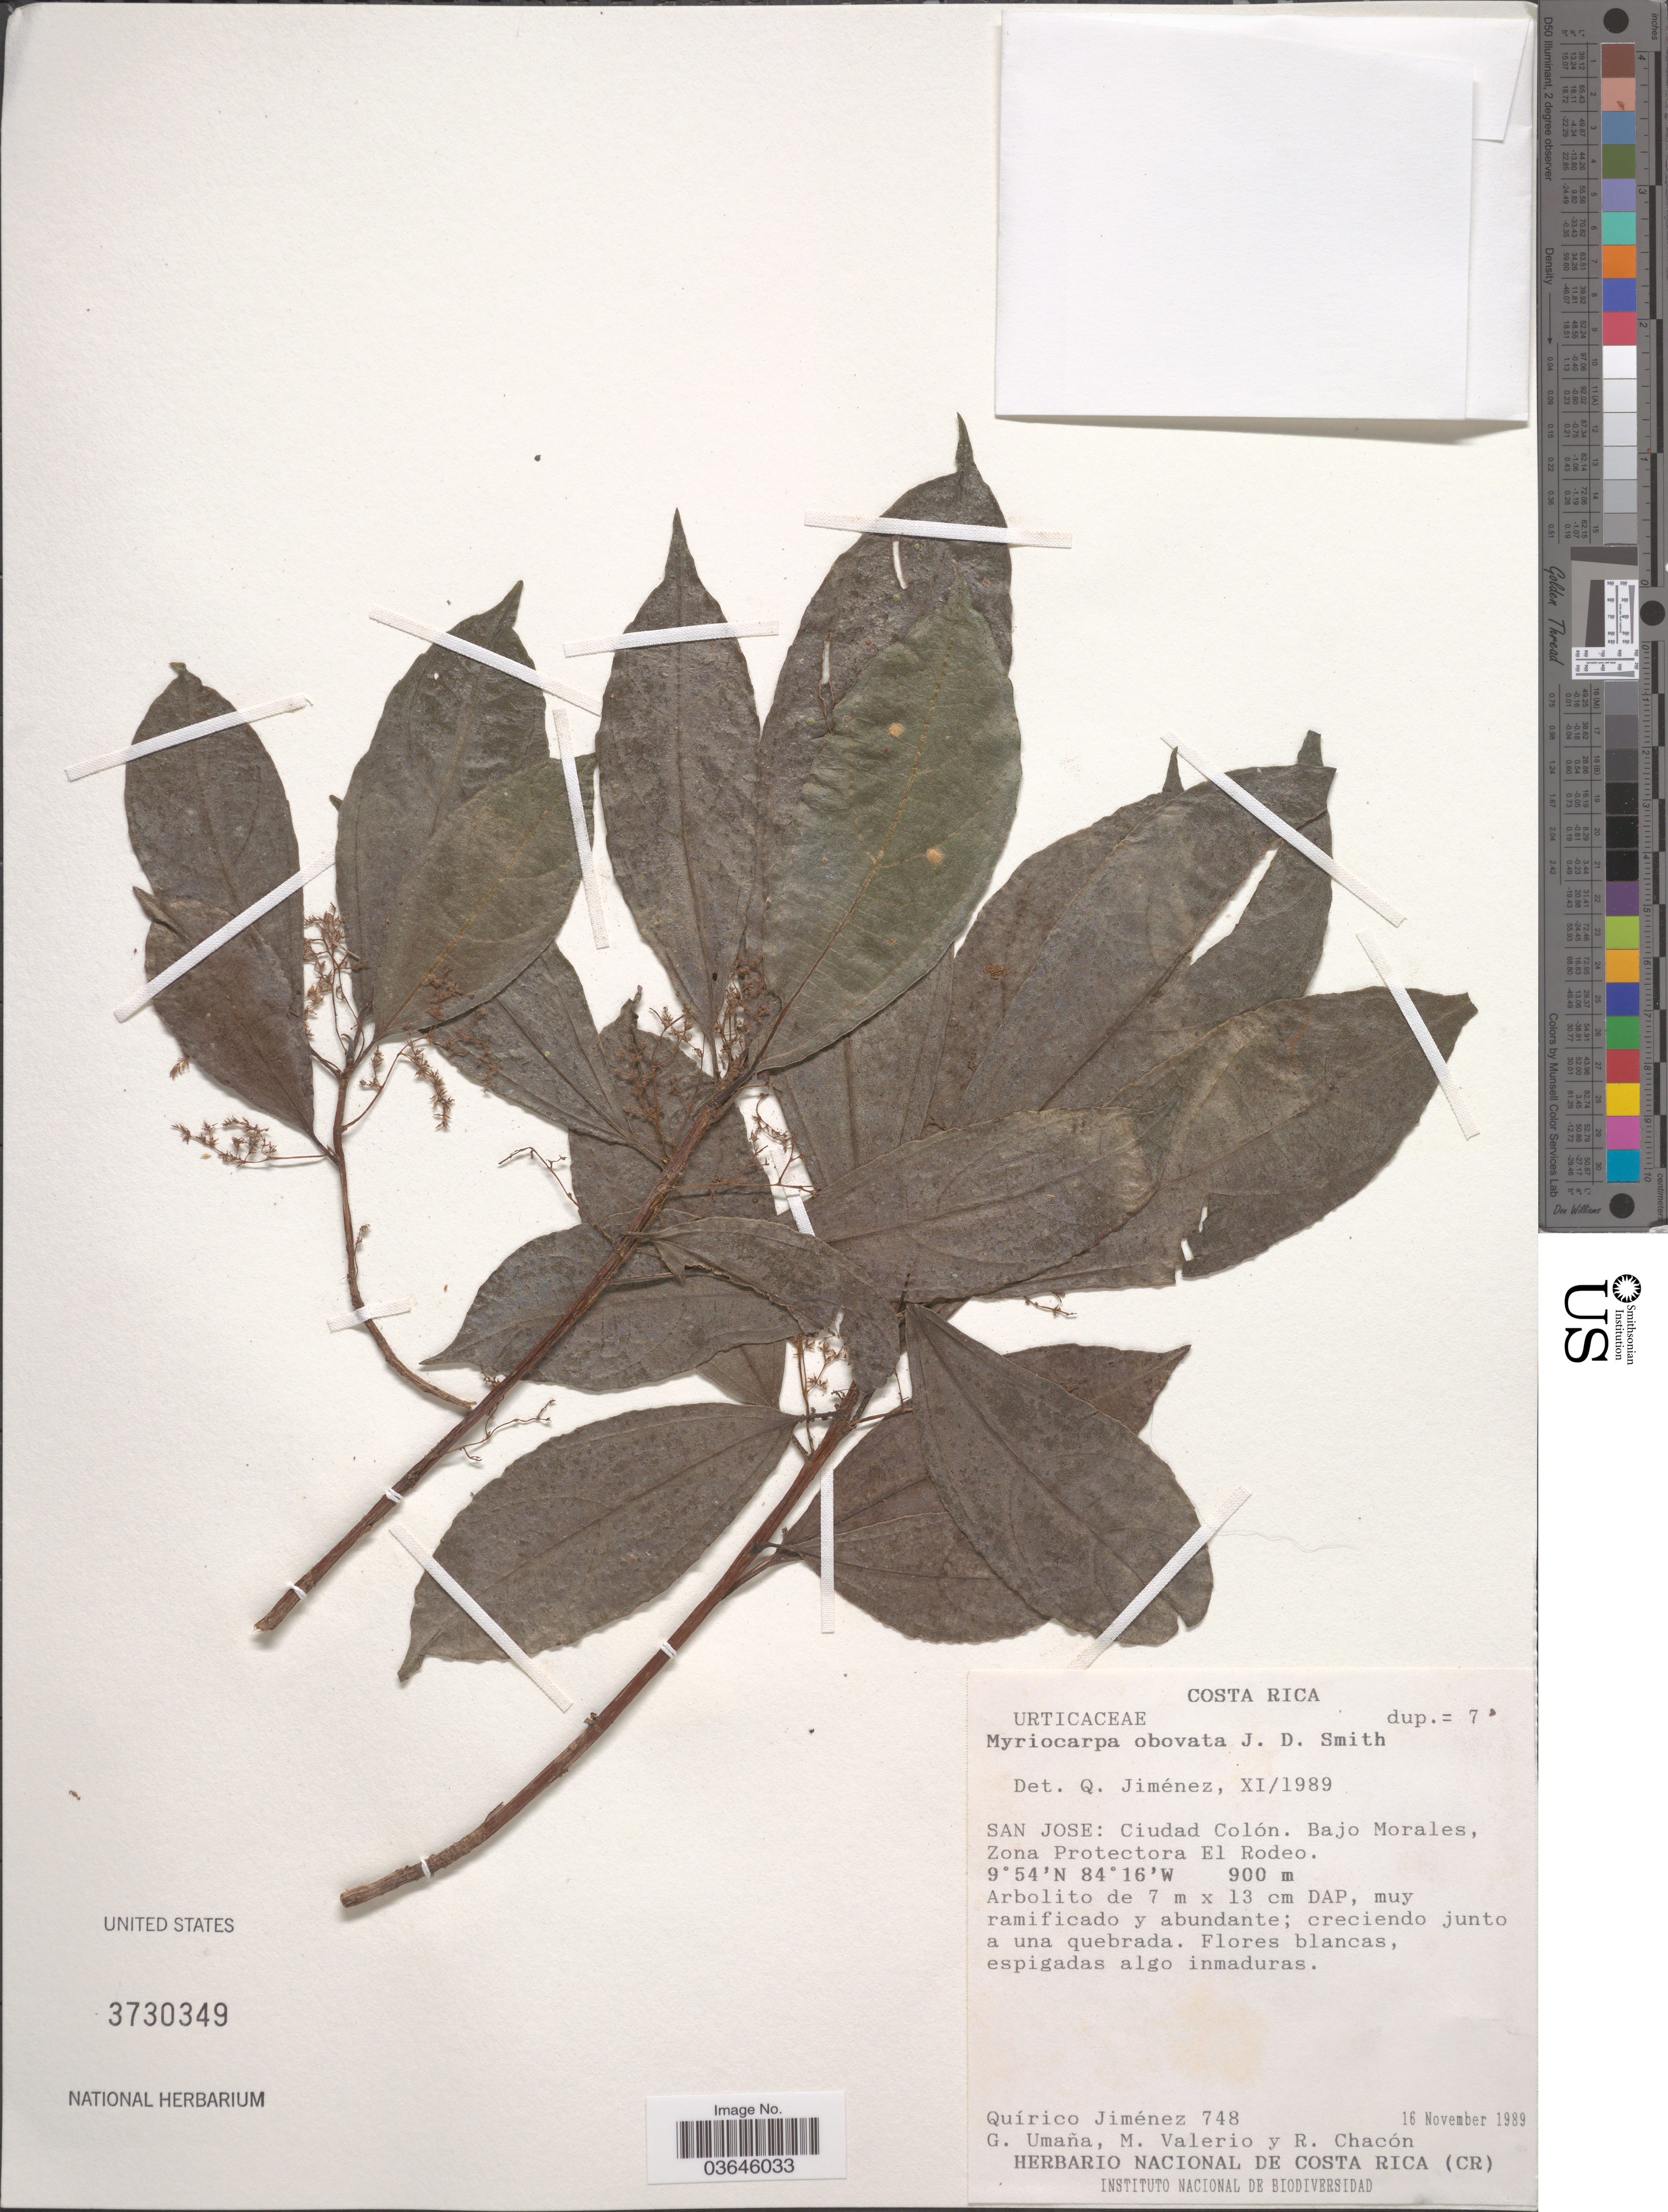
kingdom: Plantae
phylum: Tracheophyta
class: Magnoliopsida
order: Rosales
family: Urticaceae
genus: Myriocarpa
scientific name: Myriocarpa obovata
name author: Donn. Sm.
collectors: Q. Jiménez Madrigal, G. Umana, M. Valerio & R. Chacón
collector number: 748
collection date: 1989-11-16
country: Costa Rica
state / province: San José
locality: Ciudad Colón. Bajo Morales, Zona Protectorate El Rodeo.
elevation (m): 900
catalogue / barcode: US 3730349